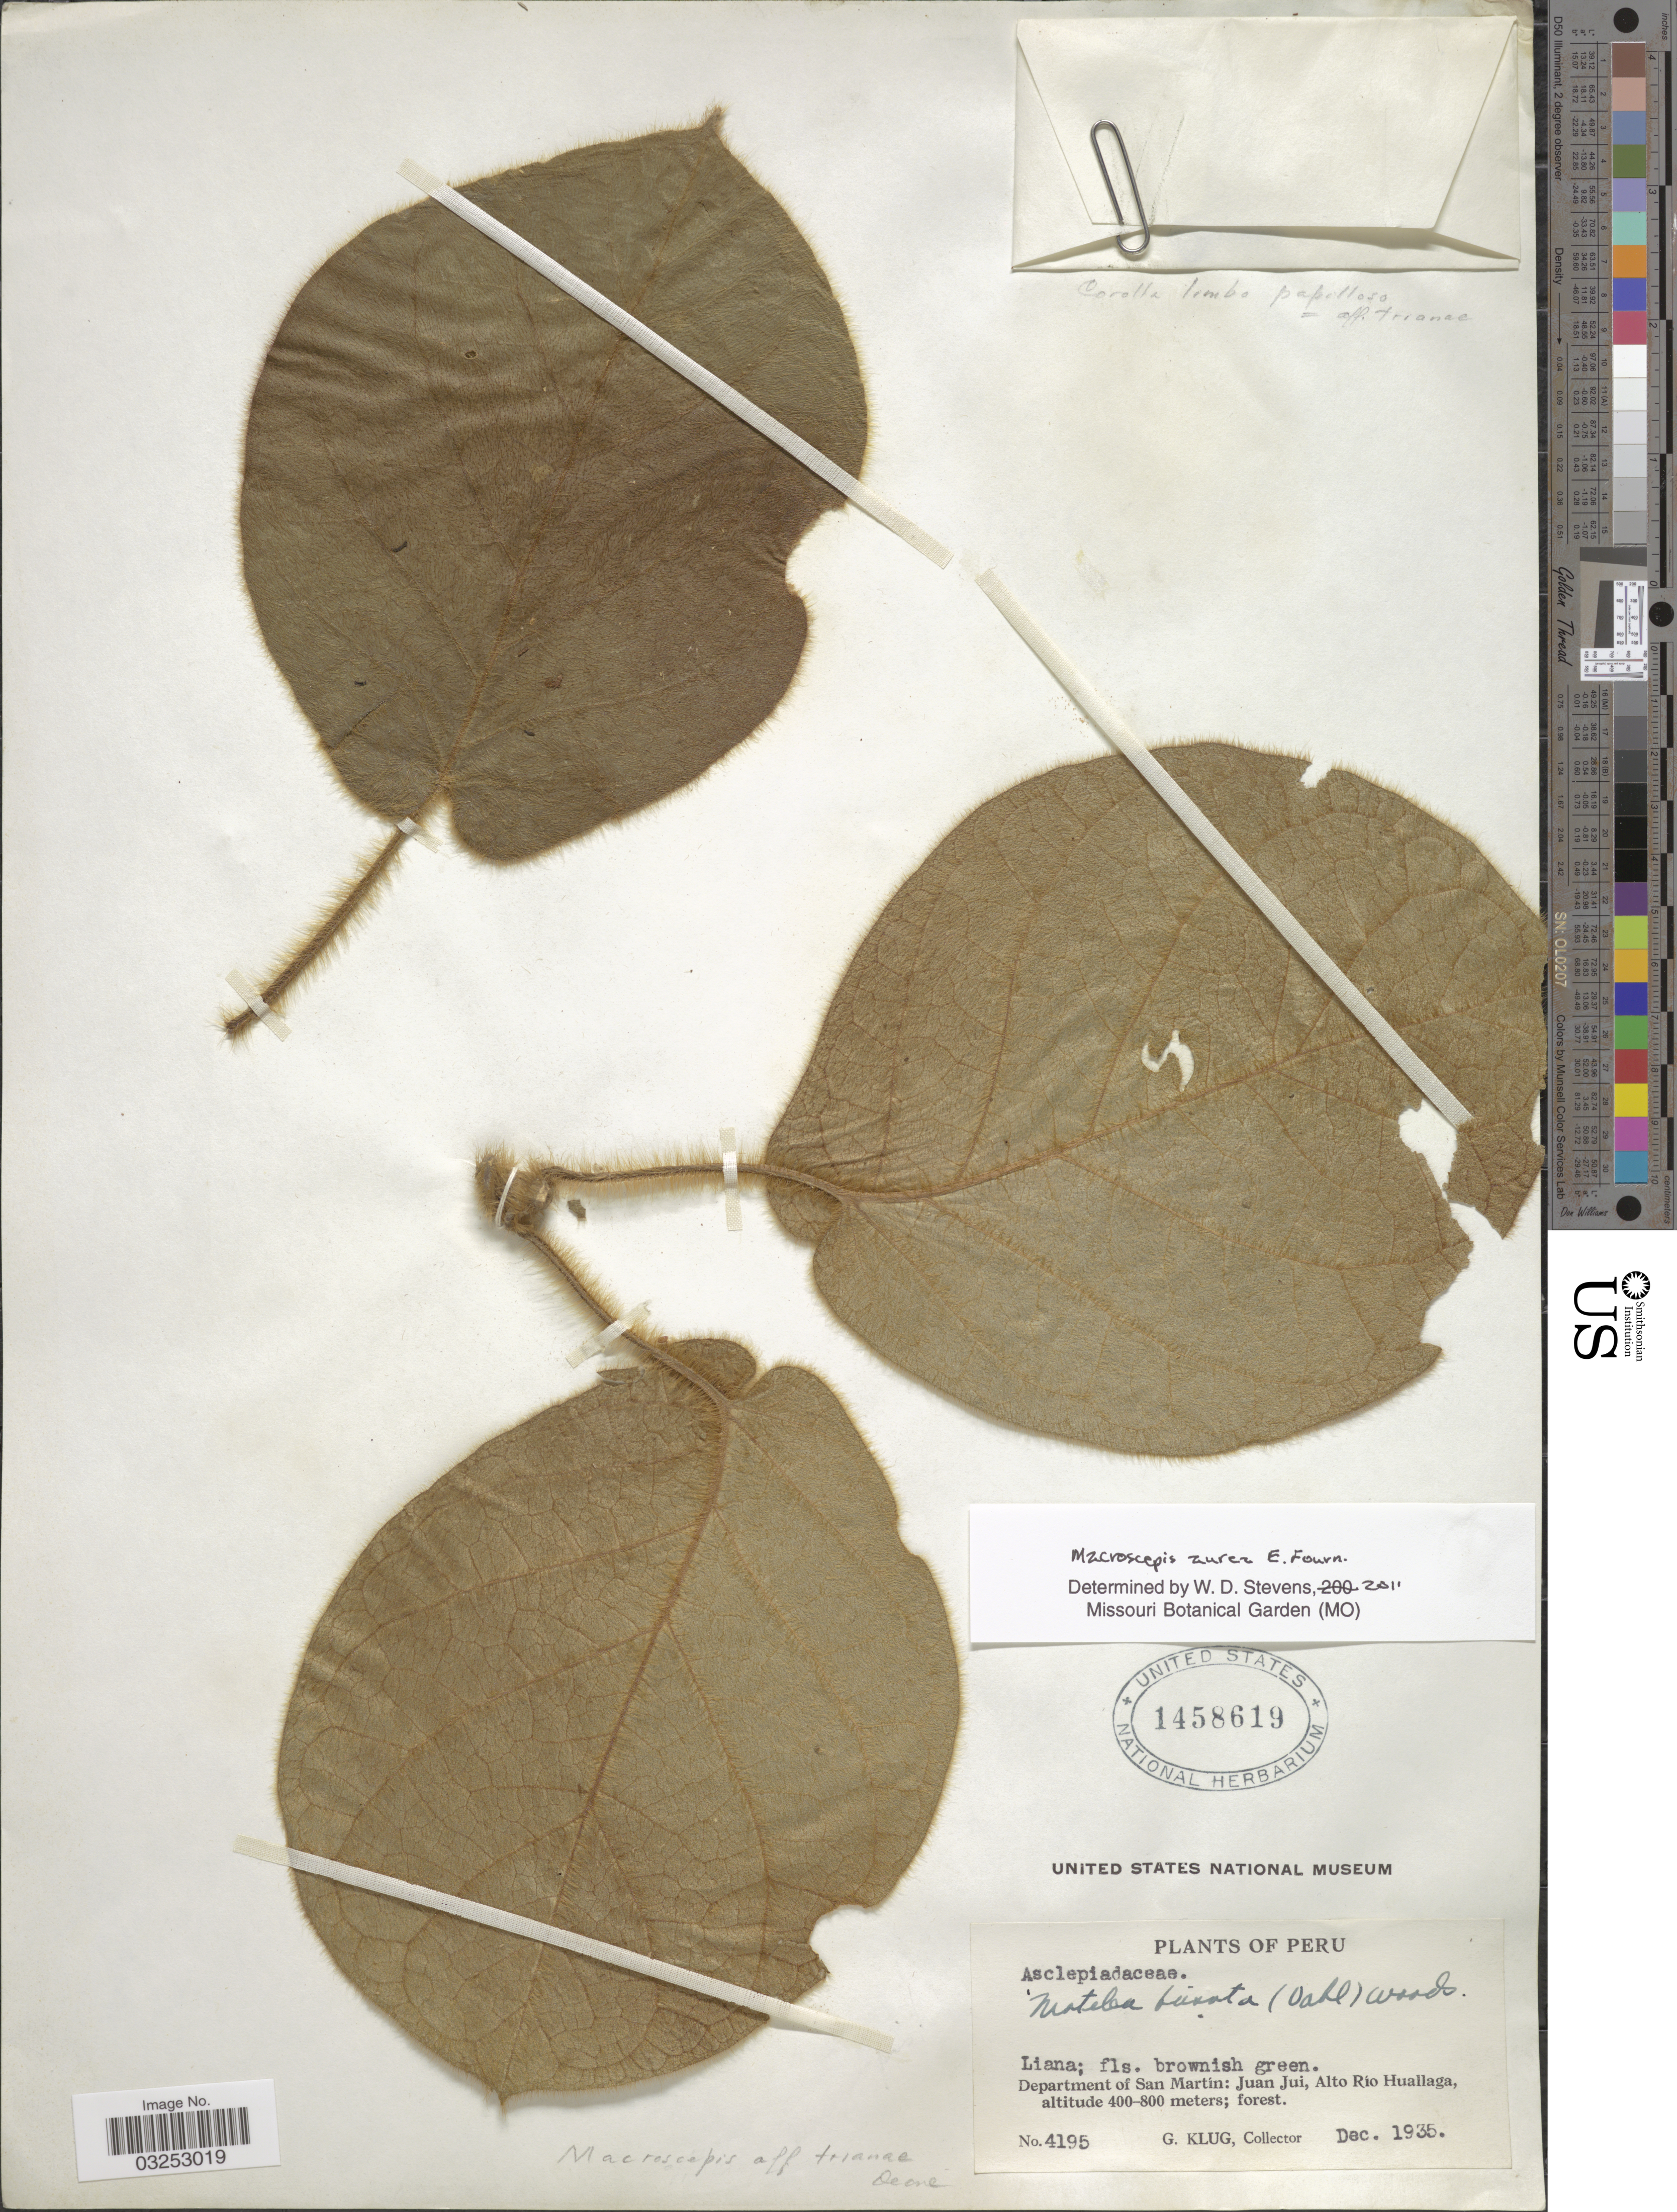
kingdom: Plantae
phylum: Tracheophyta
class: Magnoliopsida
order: Gentianales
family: Apocynaceae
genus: Macroscepis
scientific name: Macroscepis aurea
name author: E. Fourn.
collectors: G. Klug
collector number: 4195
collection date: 1935-12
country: Peru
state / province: San Martín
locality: Department of San Martín: Juan Jui, Alto Río Huallaga.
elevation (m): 400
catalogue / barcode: US 1458619